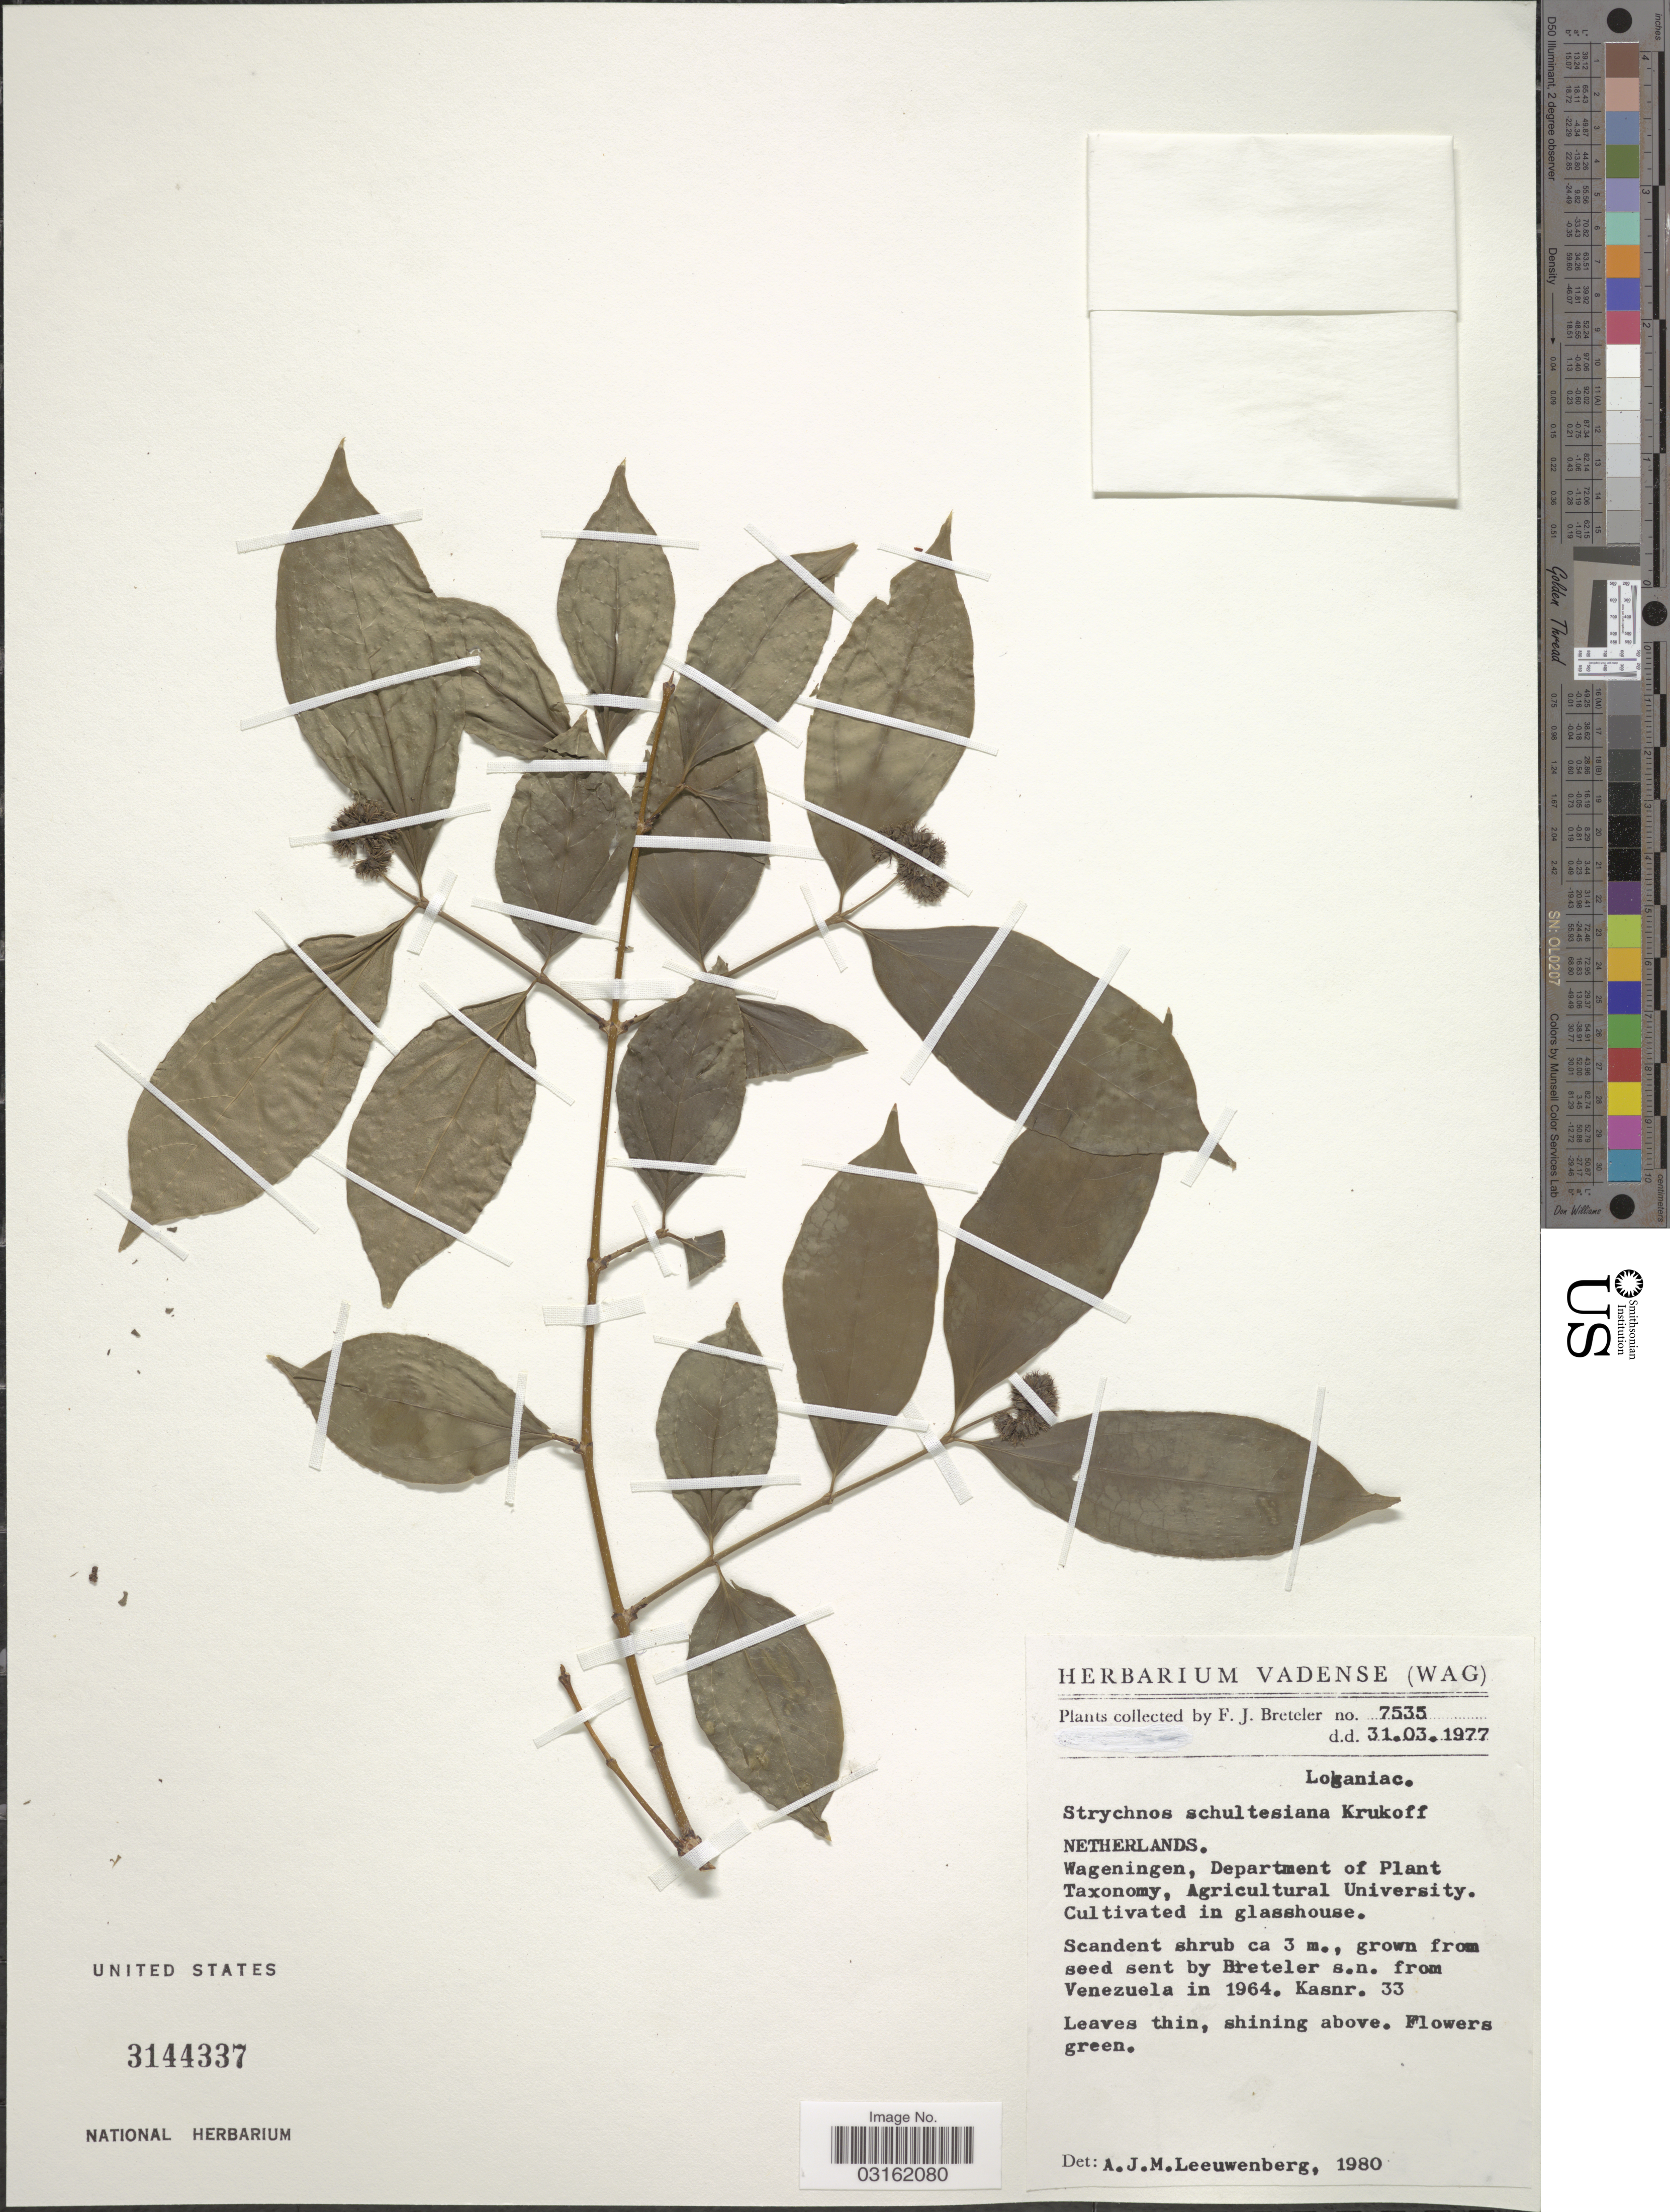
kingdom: Plantae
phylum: Tracheophyta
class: Magnoliopsida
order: Gentianales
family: Loganiaceae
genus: Strychnos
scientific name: Strychnos schultesiana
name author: Krukoff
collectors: F. J. Breteler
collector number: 7535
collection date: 1977-03-31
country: Netherlands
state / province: Gelderland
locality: Wageningen, Department of Plant Taxonomy, Agricultural University. Cultivated in glasshouse.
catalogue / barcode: US 3144337